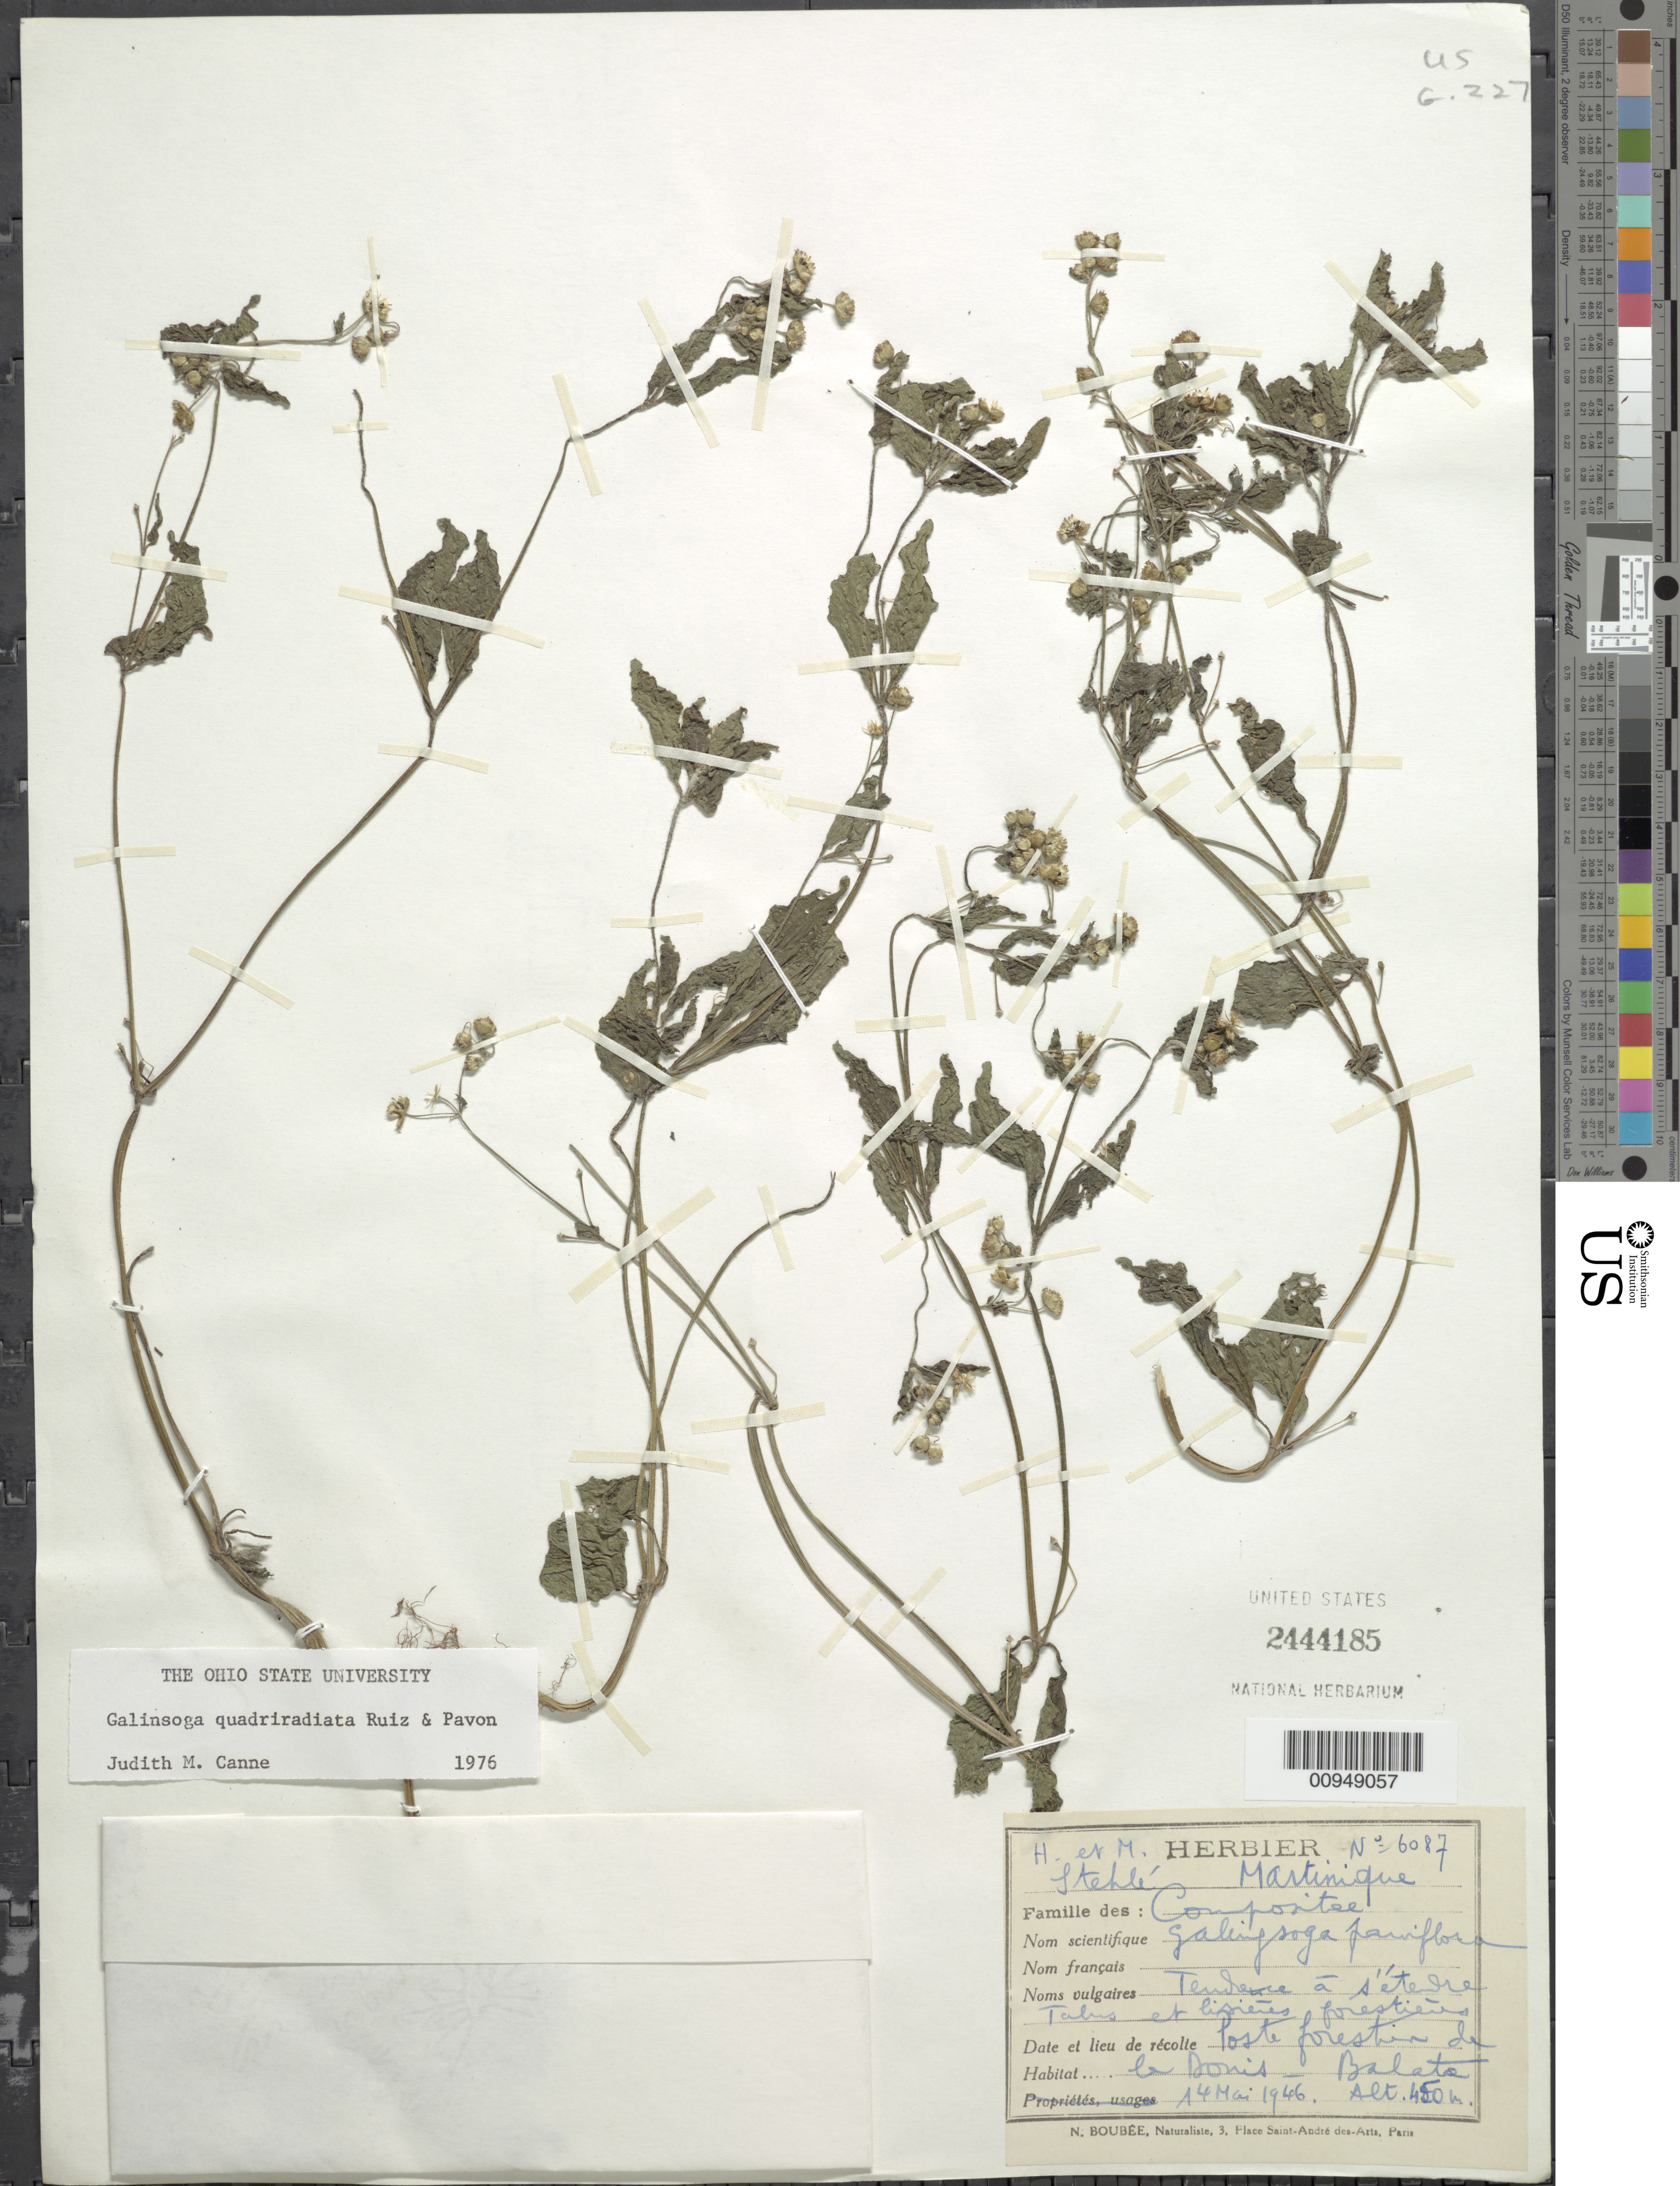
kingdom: Plantae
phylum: Tracheophyta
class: Magnoliopsida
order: Asterales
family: Asteraceae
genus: Galinsoga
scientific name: Galinsoga quadriradiata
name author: Ruiz & Pav.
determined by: Canne-Hilliker, J. M.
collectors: H. Stehlé & M. Stehlé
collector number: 6087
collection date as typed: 14 May 1946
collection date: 1946-05-14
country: Martinique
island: Martinique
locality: "poste forester de la Donis", Balata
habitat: "talus et lisies y forestiérs"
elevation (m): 450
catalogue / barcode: US 2444185